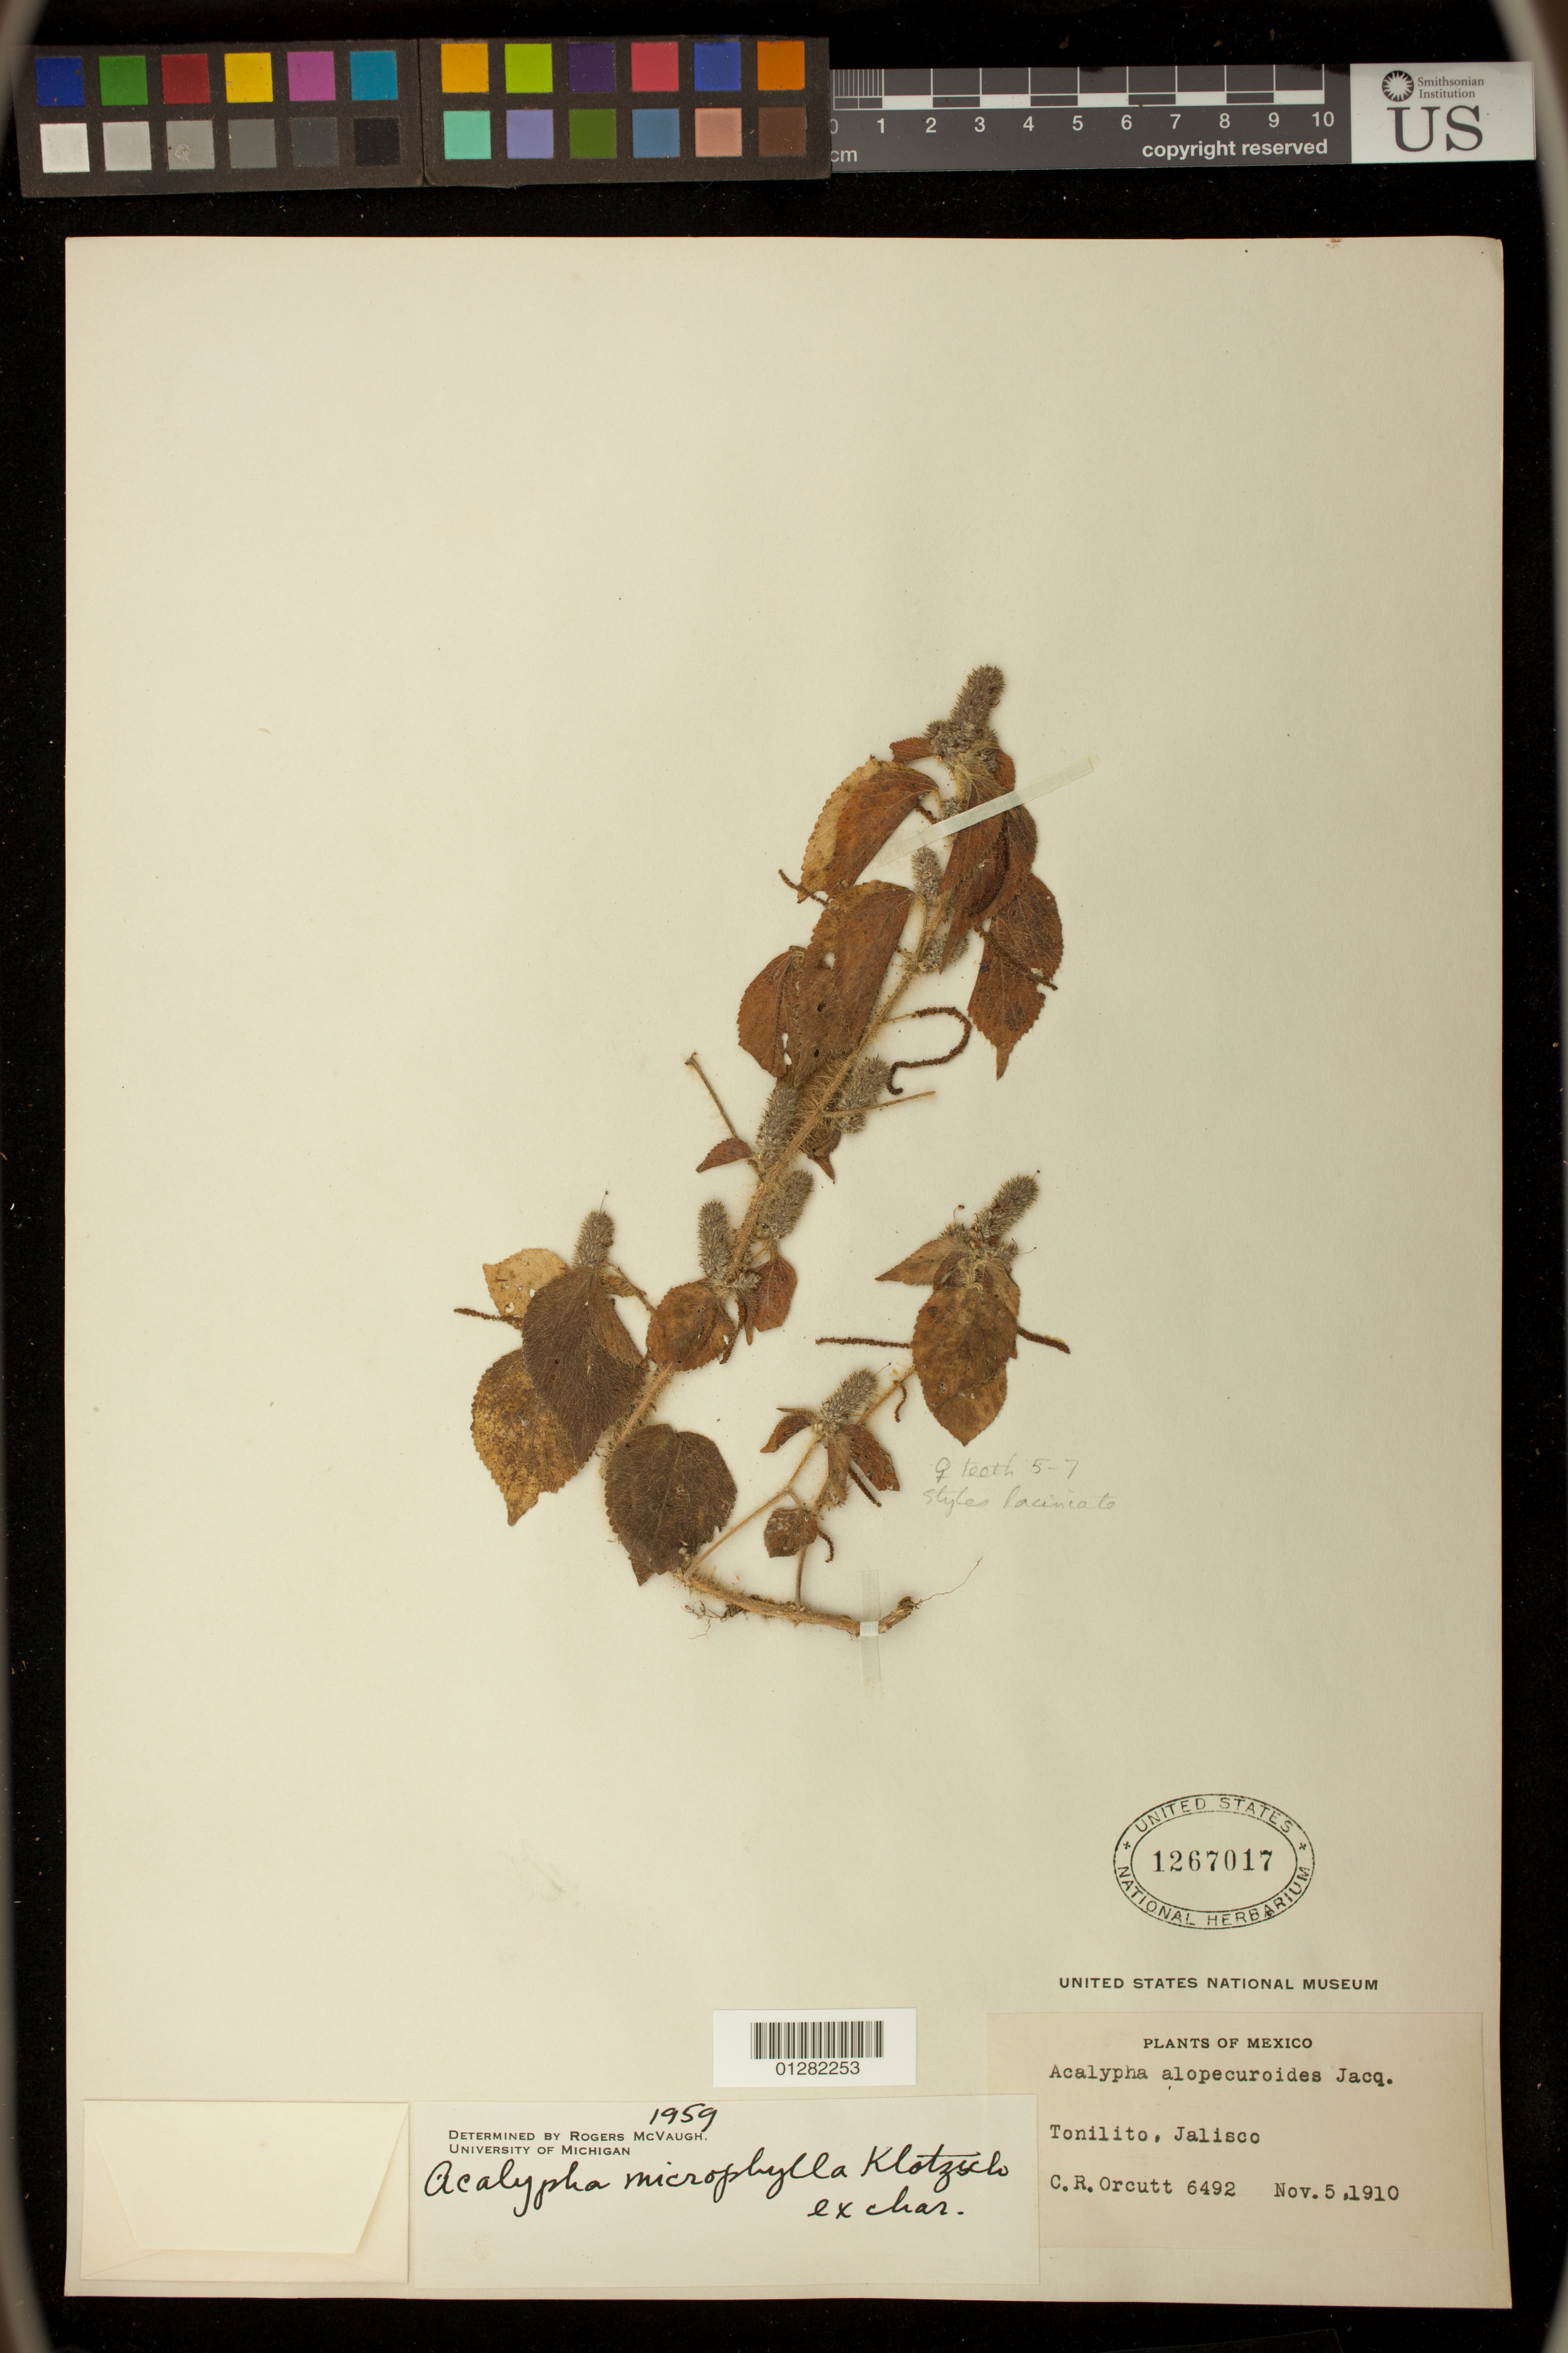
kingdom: Plantae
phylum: Tracheophyta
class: Magnoliopsida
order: Malpighiales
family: Euphorbiaceae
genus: Acalypha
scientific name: Acalypha microphylla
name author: Klotzsch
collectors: G. Enea A.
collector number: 6492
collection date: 1910-11-05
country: Mexico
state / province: Jalisco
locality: Tonilito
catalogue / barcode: US 1267017